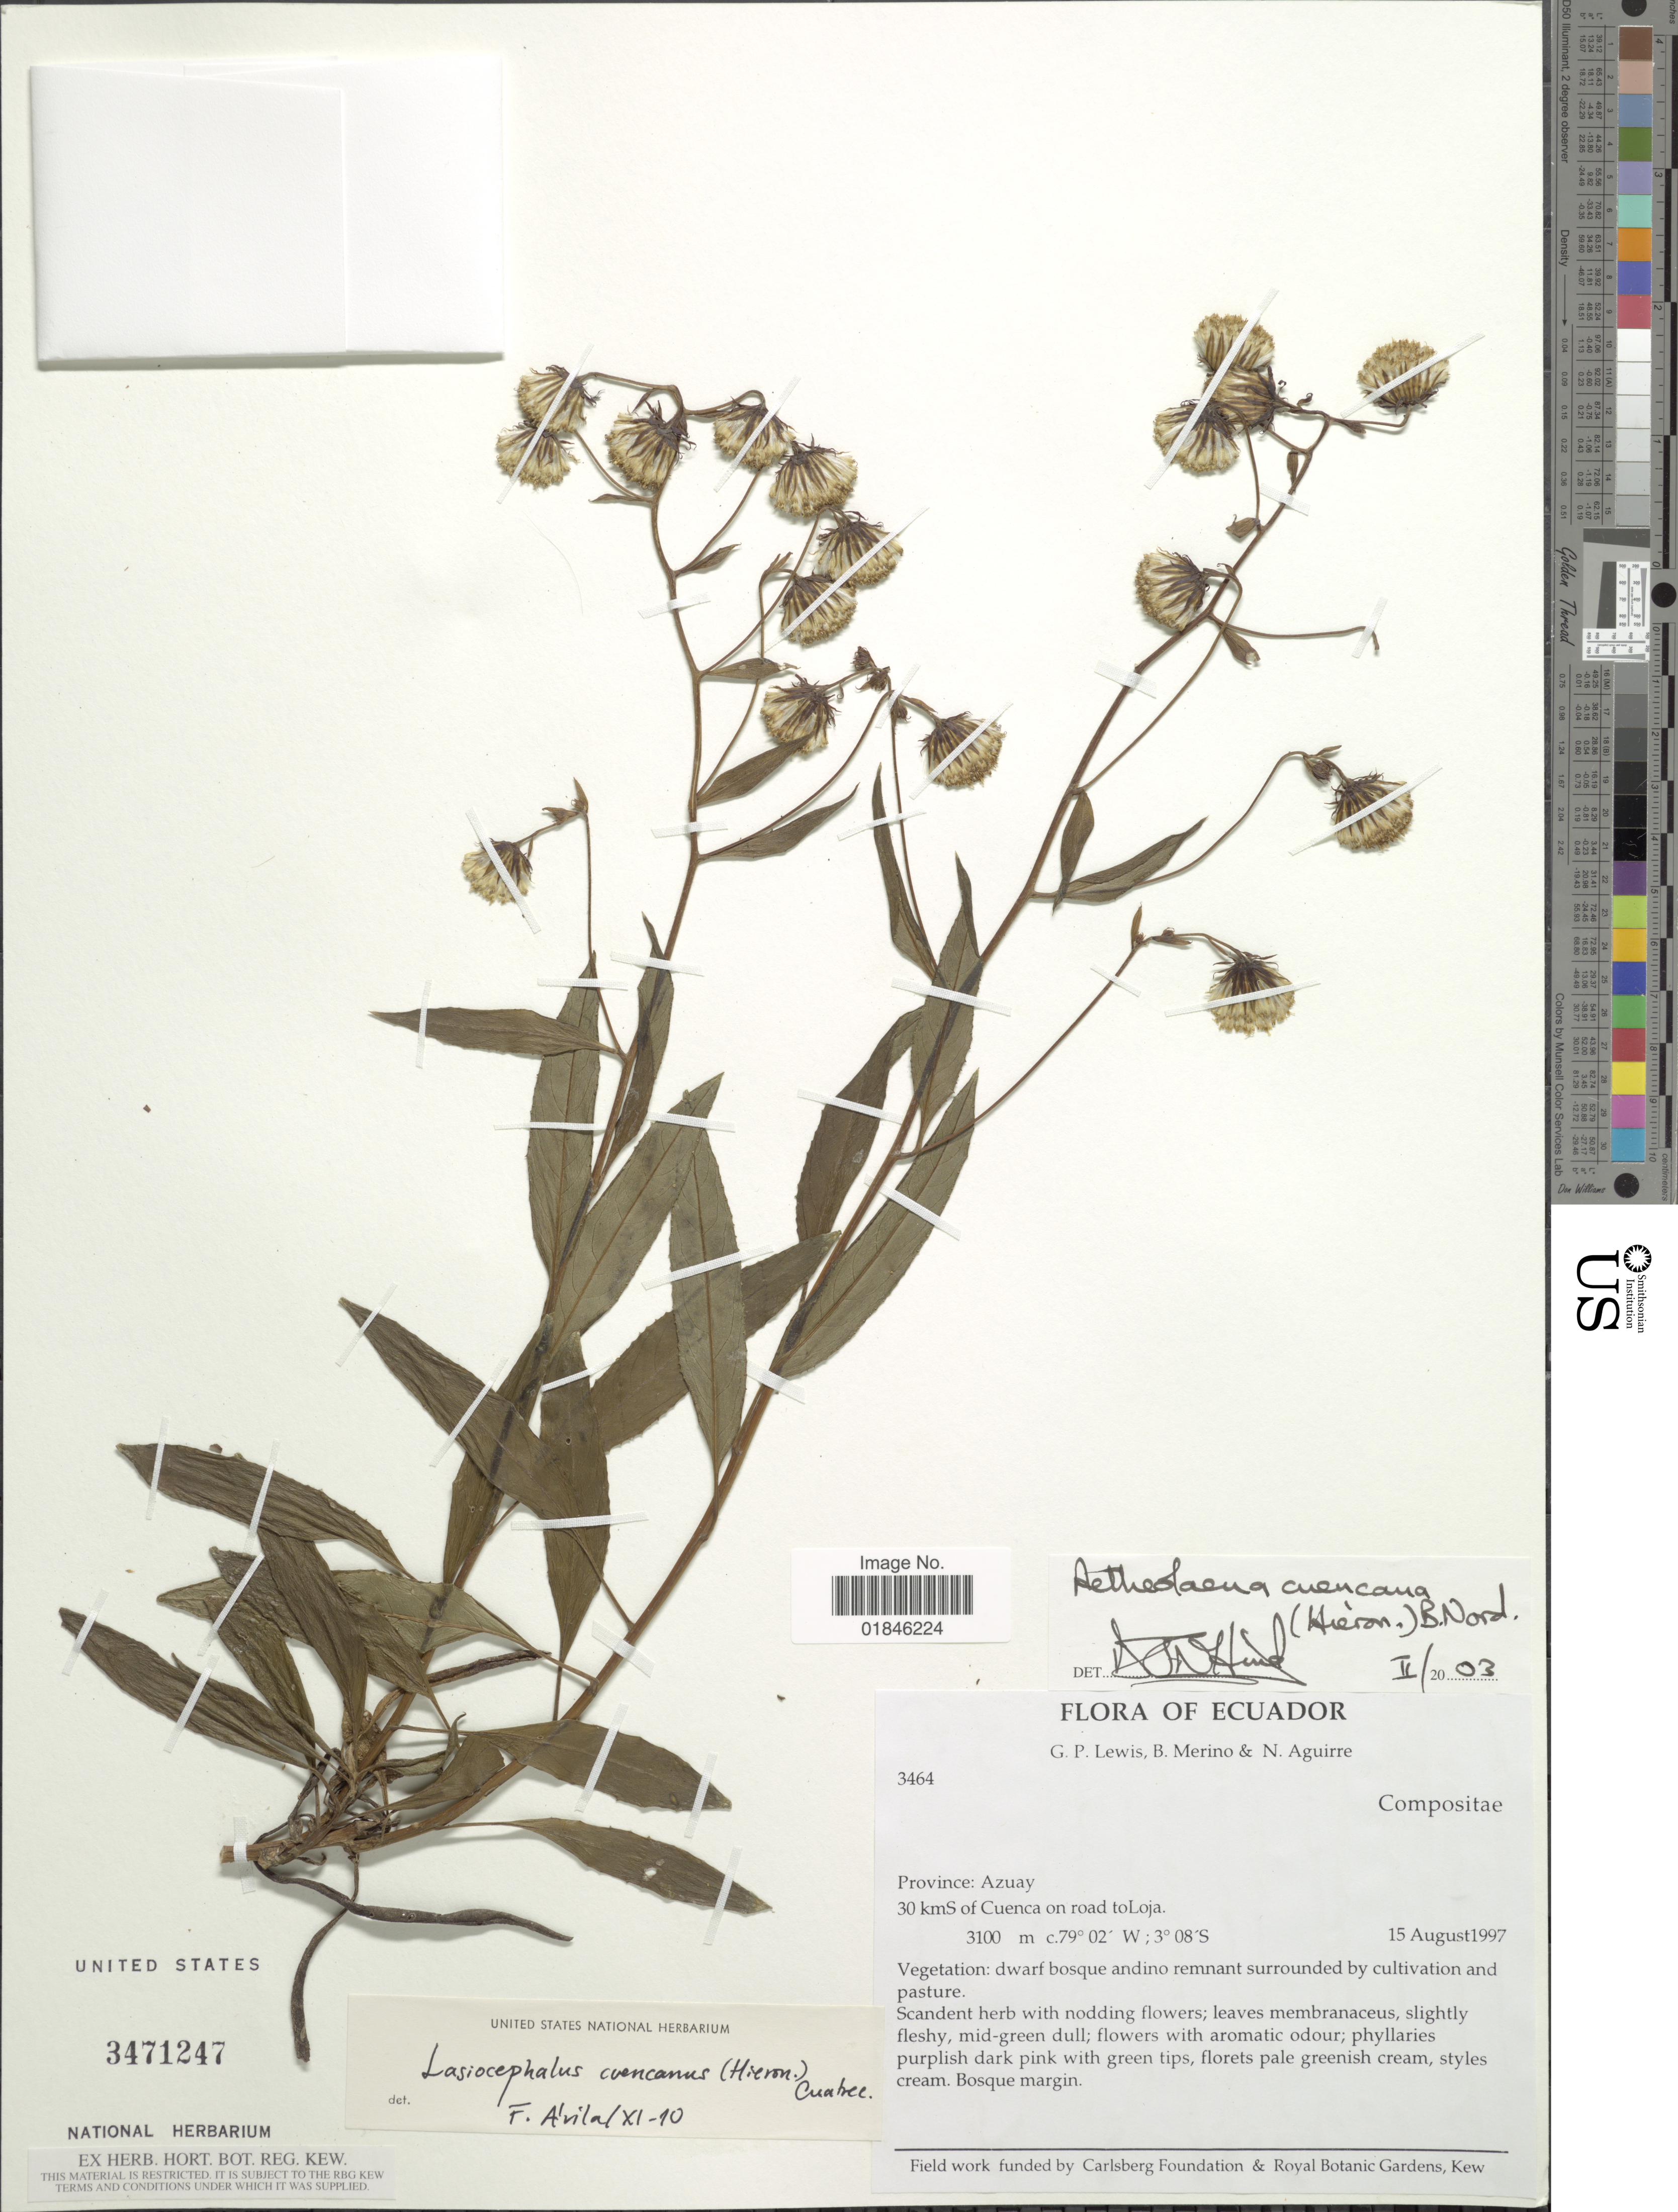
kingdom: Plantae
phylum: Tracheophyta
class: Magnoliopsida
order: Asterales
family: Asteraceae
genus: Senecio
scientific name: Senecio cuencanus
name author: Hieron.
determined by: Salomon, Luciana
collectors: G. P. Lewis, B. Merino & N. Aguirre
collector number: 3464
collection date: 1997-08-15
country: Ecuador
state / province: Azuay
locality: Province: Azuay. 30 km S of Cuenca on road to Loja.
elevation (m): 945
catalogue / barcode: US 3471247